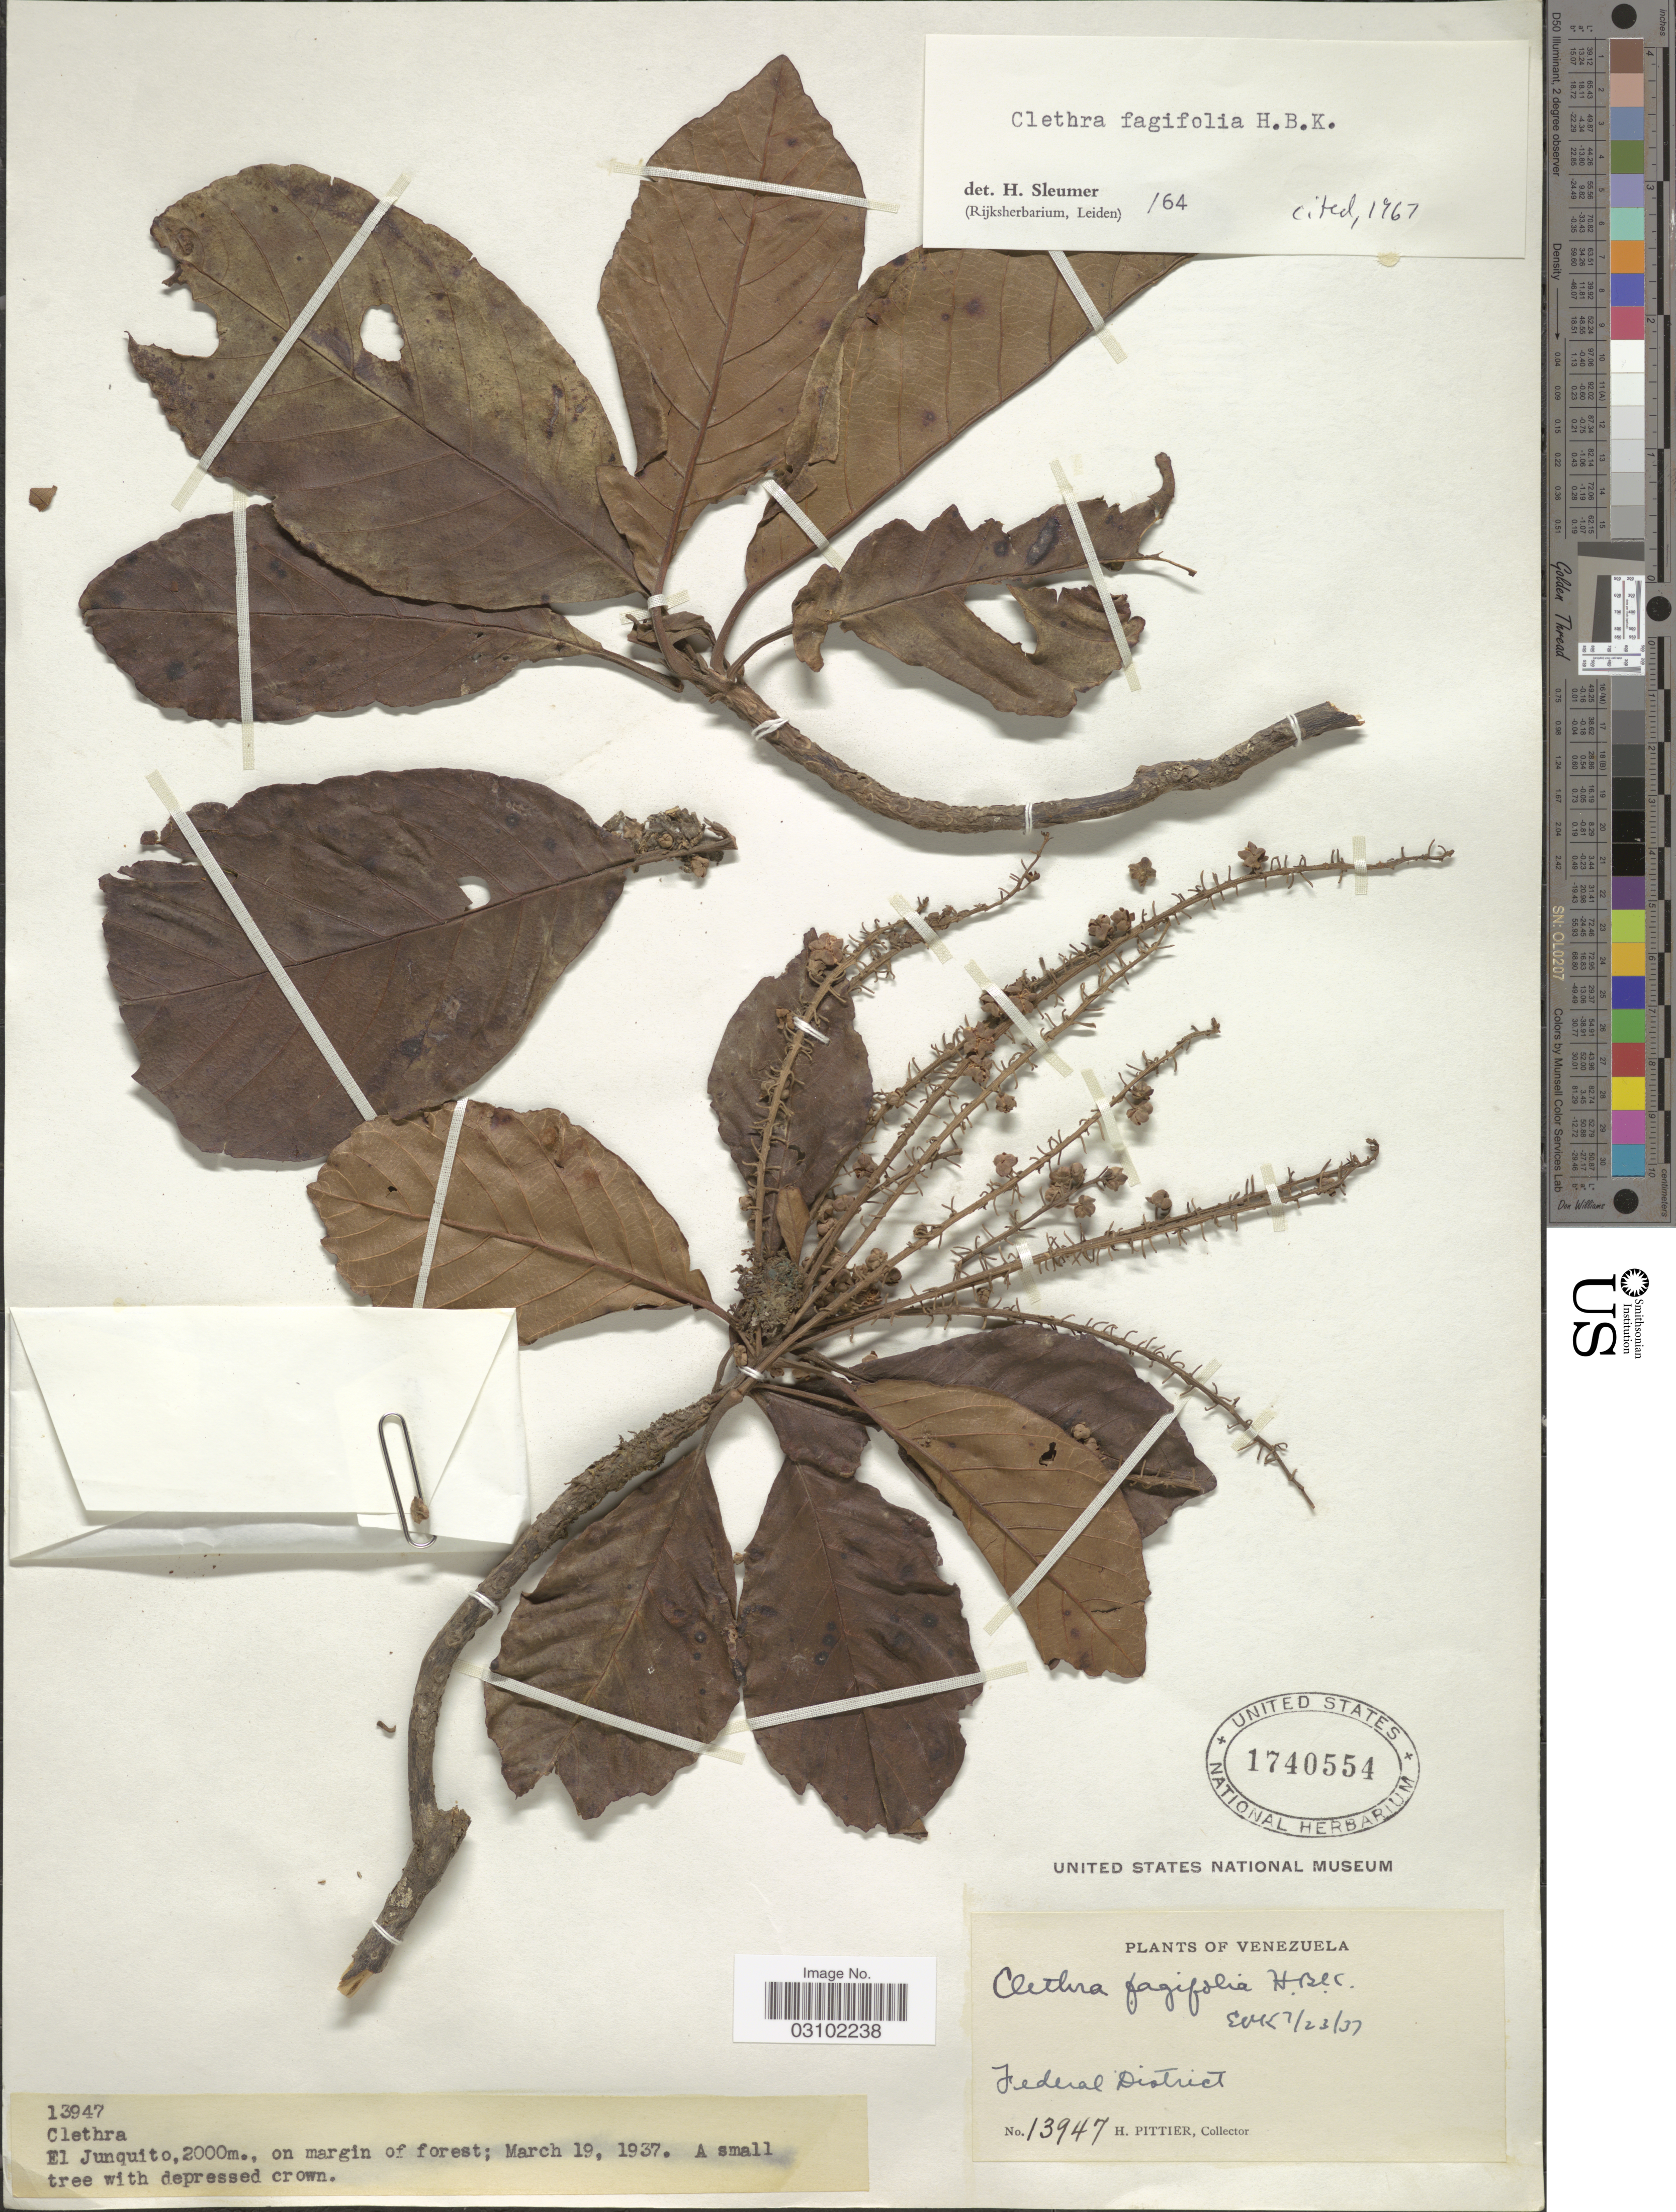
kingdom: Plantae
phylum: Tracheophyta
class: Magnoliopsida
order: Ericales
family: Clethraceae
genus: Clethra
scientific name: Clethra fagifolia var. fagifolia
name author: Kunth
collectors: H. F. Pittier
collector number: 13947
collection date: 1937-03-19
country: Venezuela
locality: Federal District, El Junquito.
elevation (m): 2000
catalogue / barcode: US 1740554